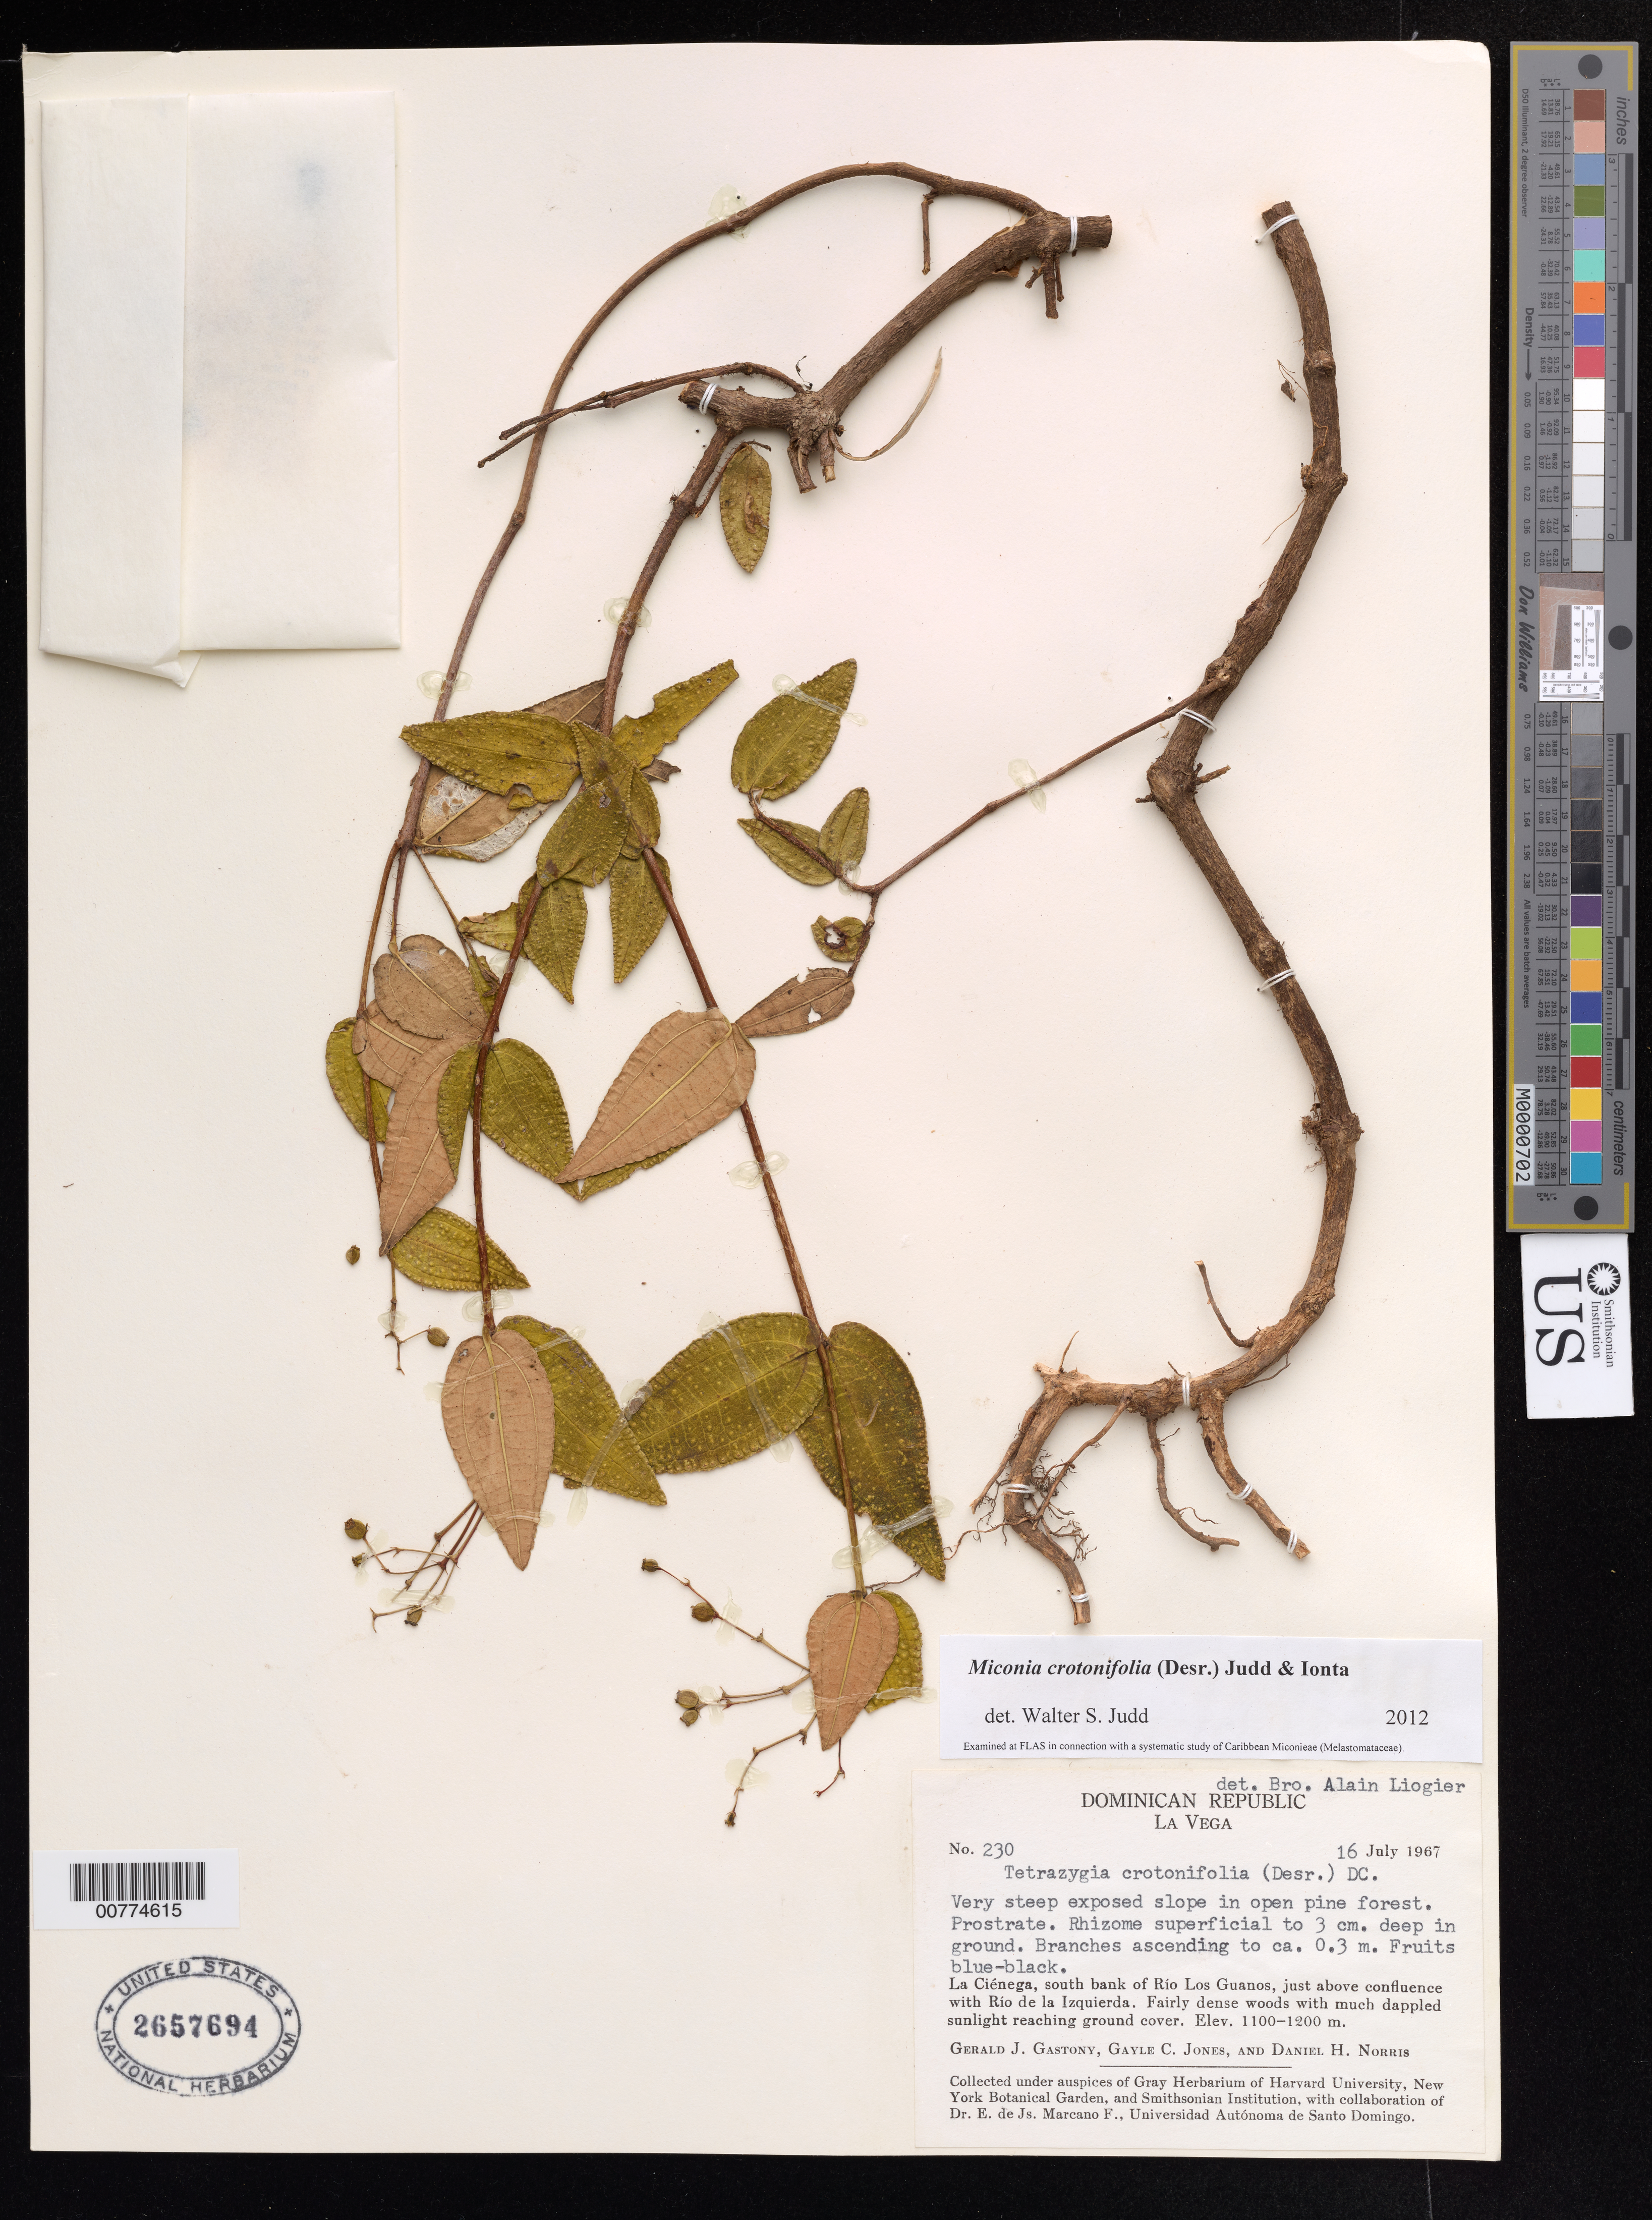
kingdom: Plantae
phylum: Tracheophyta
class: Magnoliopsida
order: Myrtales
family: Melastomataceae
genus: Miconia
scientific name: Miconia crotonifolia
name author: (Desr.) Judd & Ionta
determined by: Judd, Walter S.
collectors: G. Gastony, G. C. Jones & D. H. Norris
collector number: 230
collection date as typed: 16 Jul 1967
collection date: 1967-07-16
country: Dominican Republic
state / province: La Vega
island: Hispaniola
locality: La Ciénaga, south bank of Río Los Guanos, just above confluence with Río de la Izquierda.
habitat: Fairly dense woods with much dappled sunlight-reaching ground cover; very steep exposed slope in open pine forest.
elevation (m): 1100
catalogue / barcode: US 2657694